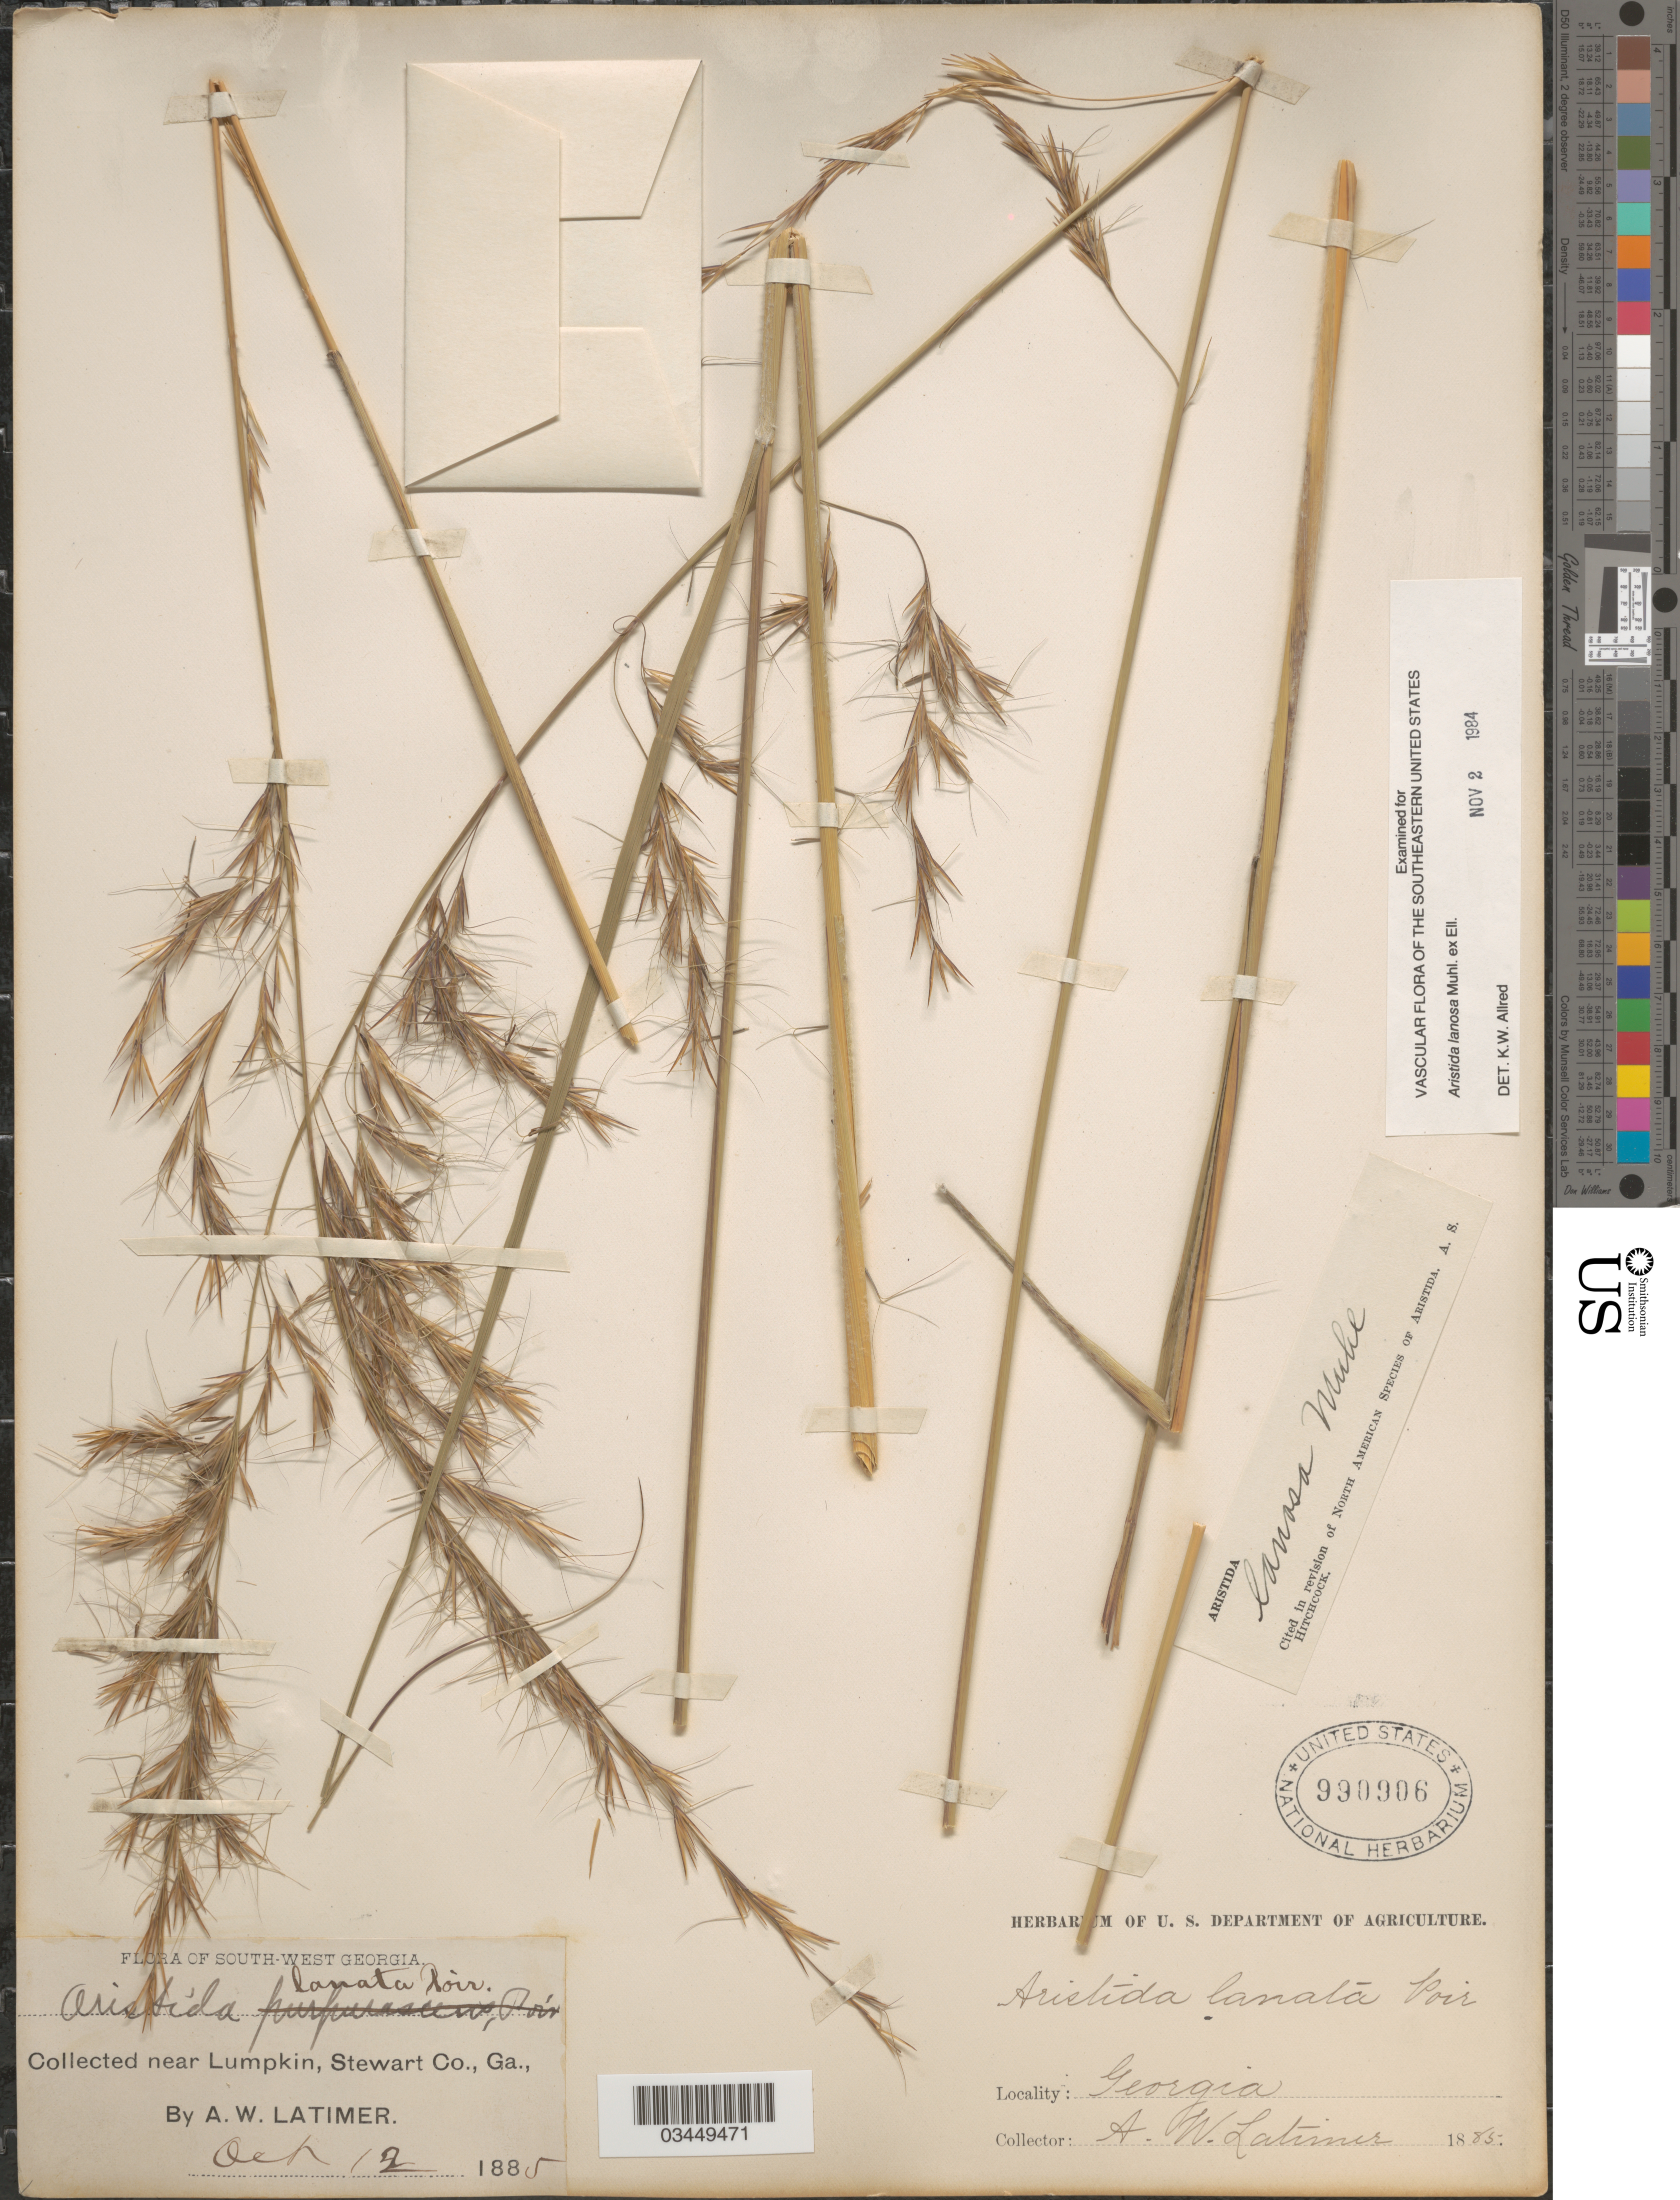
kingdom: Plantae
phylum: Tracheophyta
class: Liliopsida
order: Poales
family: Poaceae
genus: Aristida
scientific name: Aristida lanosa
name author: Muhl.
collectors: A. Latimer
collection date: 1885-10-12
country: United States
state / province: Georgia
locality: Near Lumpkin, Stewart Co.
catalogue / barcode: US 990906